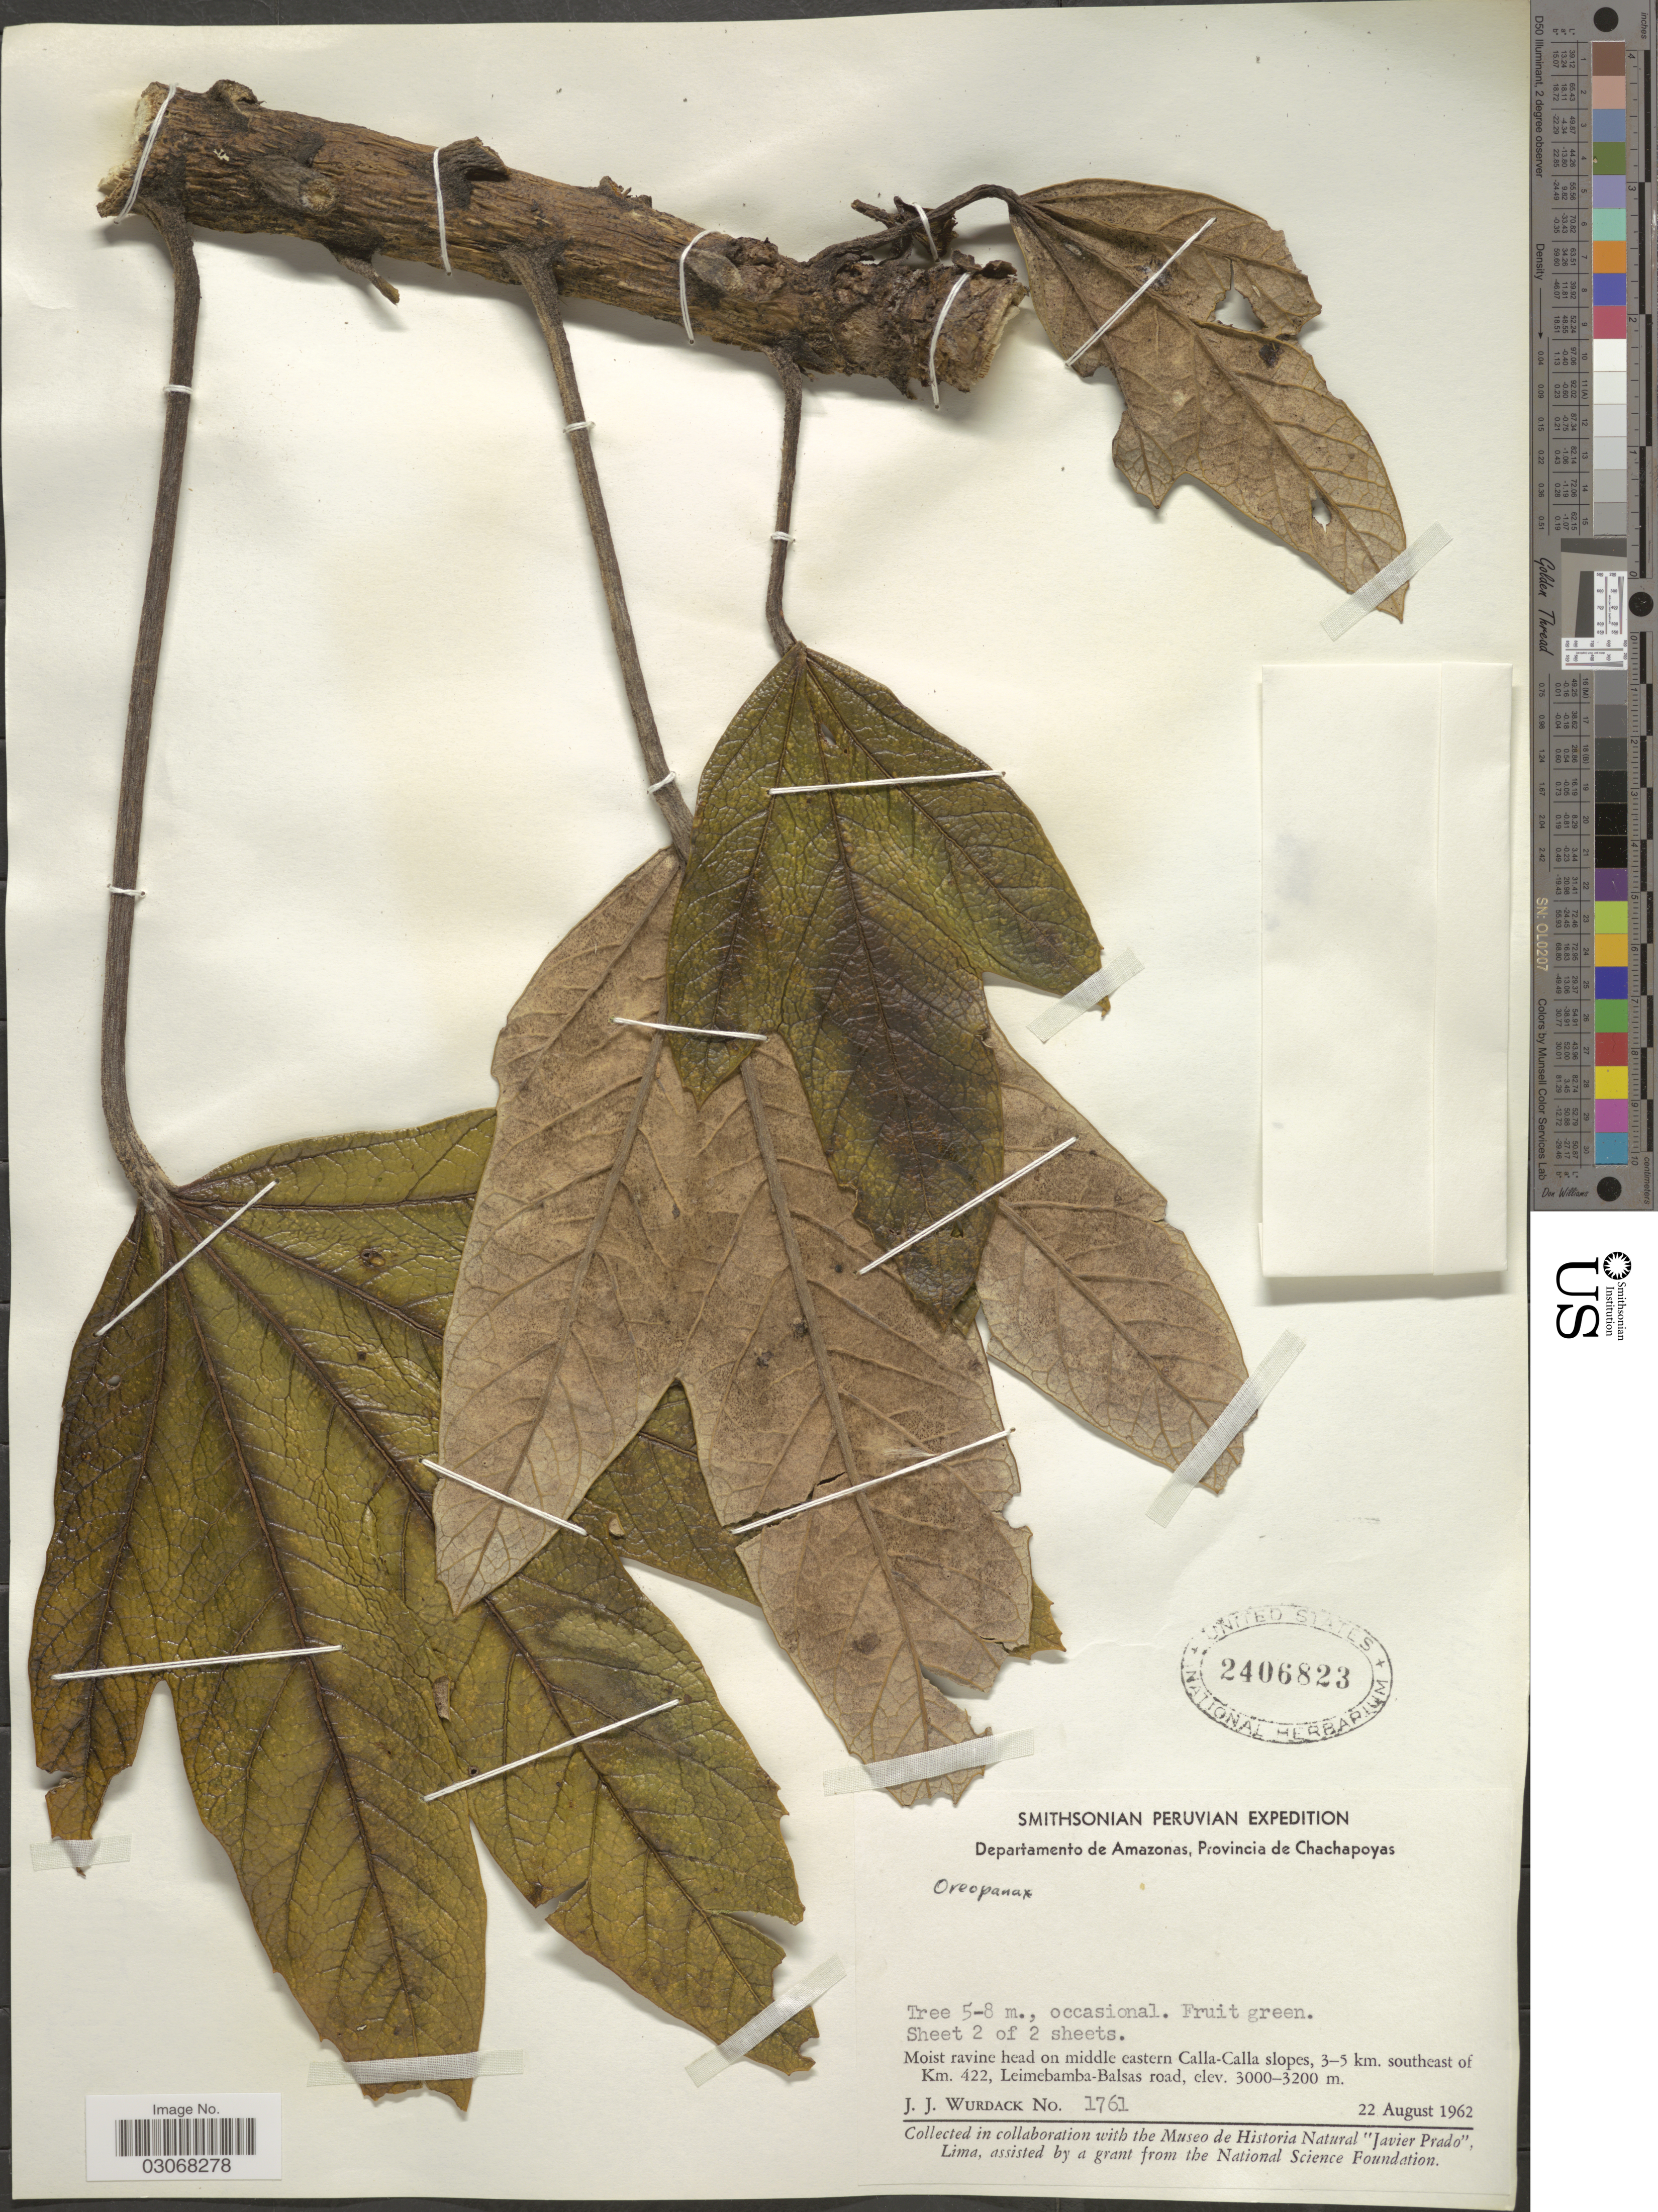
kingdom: Plantae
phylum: Tracheophyta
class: Magnoliopsida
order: Apiales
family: Araliaceae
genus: Oreopanax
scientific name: Oreopanax sp.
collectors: J. J. Wurdack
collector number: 1761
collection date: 1962-08-22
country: Peru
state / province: Amazonas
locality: Departamento Amazonas, Provincia de Chachapoyas. Moist ravine head on middle eastern Calla-Calla slopes, 3-5 km. southeast of Km/ 422, Leimebamba-Balsas road.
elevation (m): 3000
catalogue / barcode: US 2406823